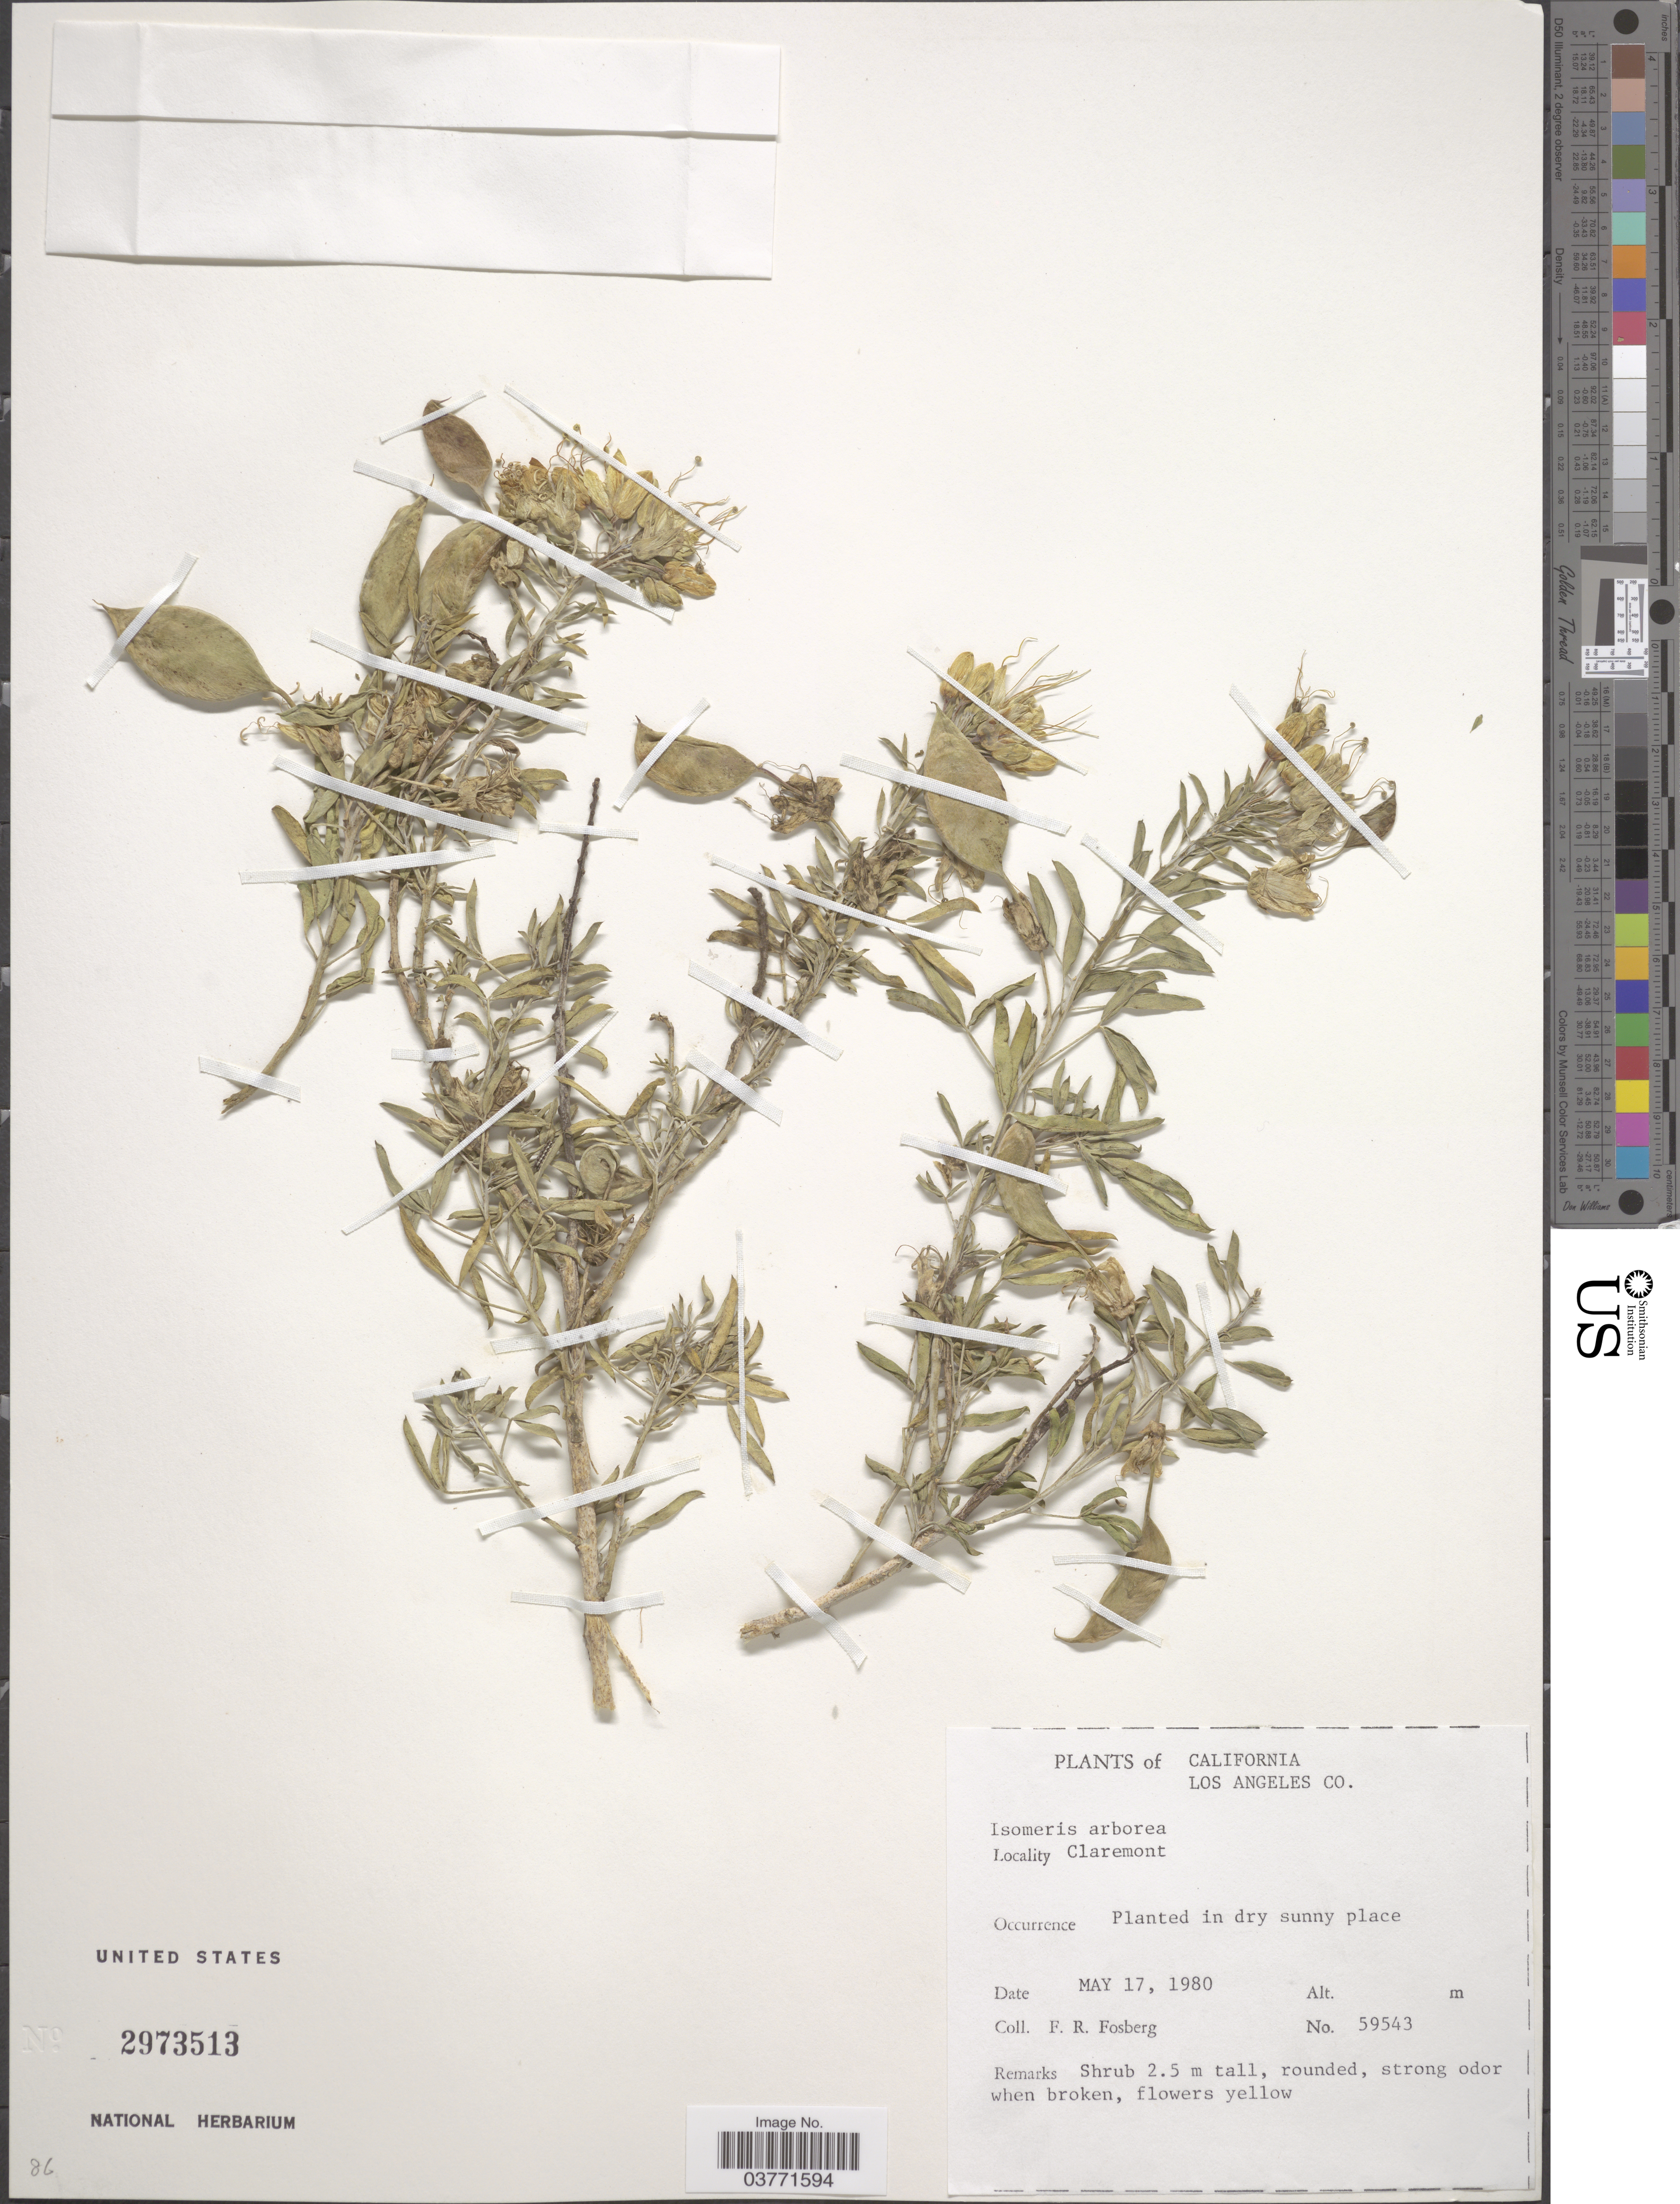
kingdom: Plantae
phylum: Tracheophyta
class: Magnoliopsida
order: Brassicales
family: Cleomaceae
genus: Cleomella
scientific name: Cleomella arborea var. arborea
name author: (Nutt.) Roalson & J.C. Hall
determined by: Strong, Mark T., (BOT), Smithsonian Institution - National Museum of Natural History (UNITED STATES)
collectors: F. R. Fosberg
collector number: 59543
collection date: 1980-05-17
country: United States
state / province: California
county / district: Los Angeles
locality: Los Angeles Co. Claremont.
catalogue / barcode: US 2973513